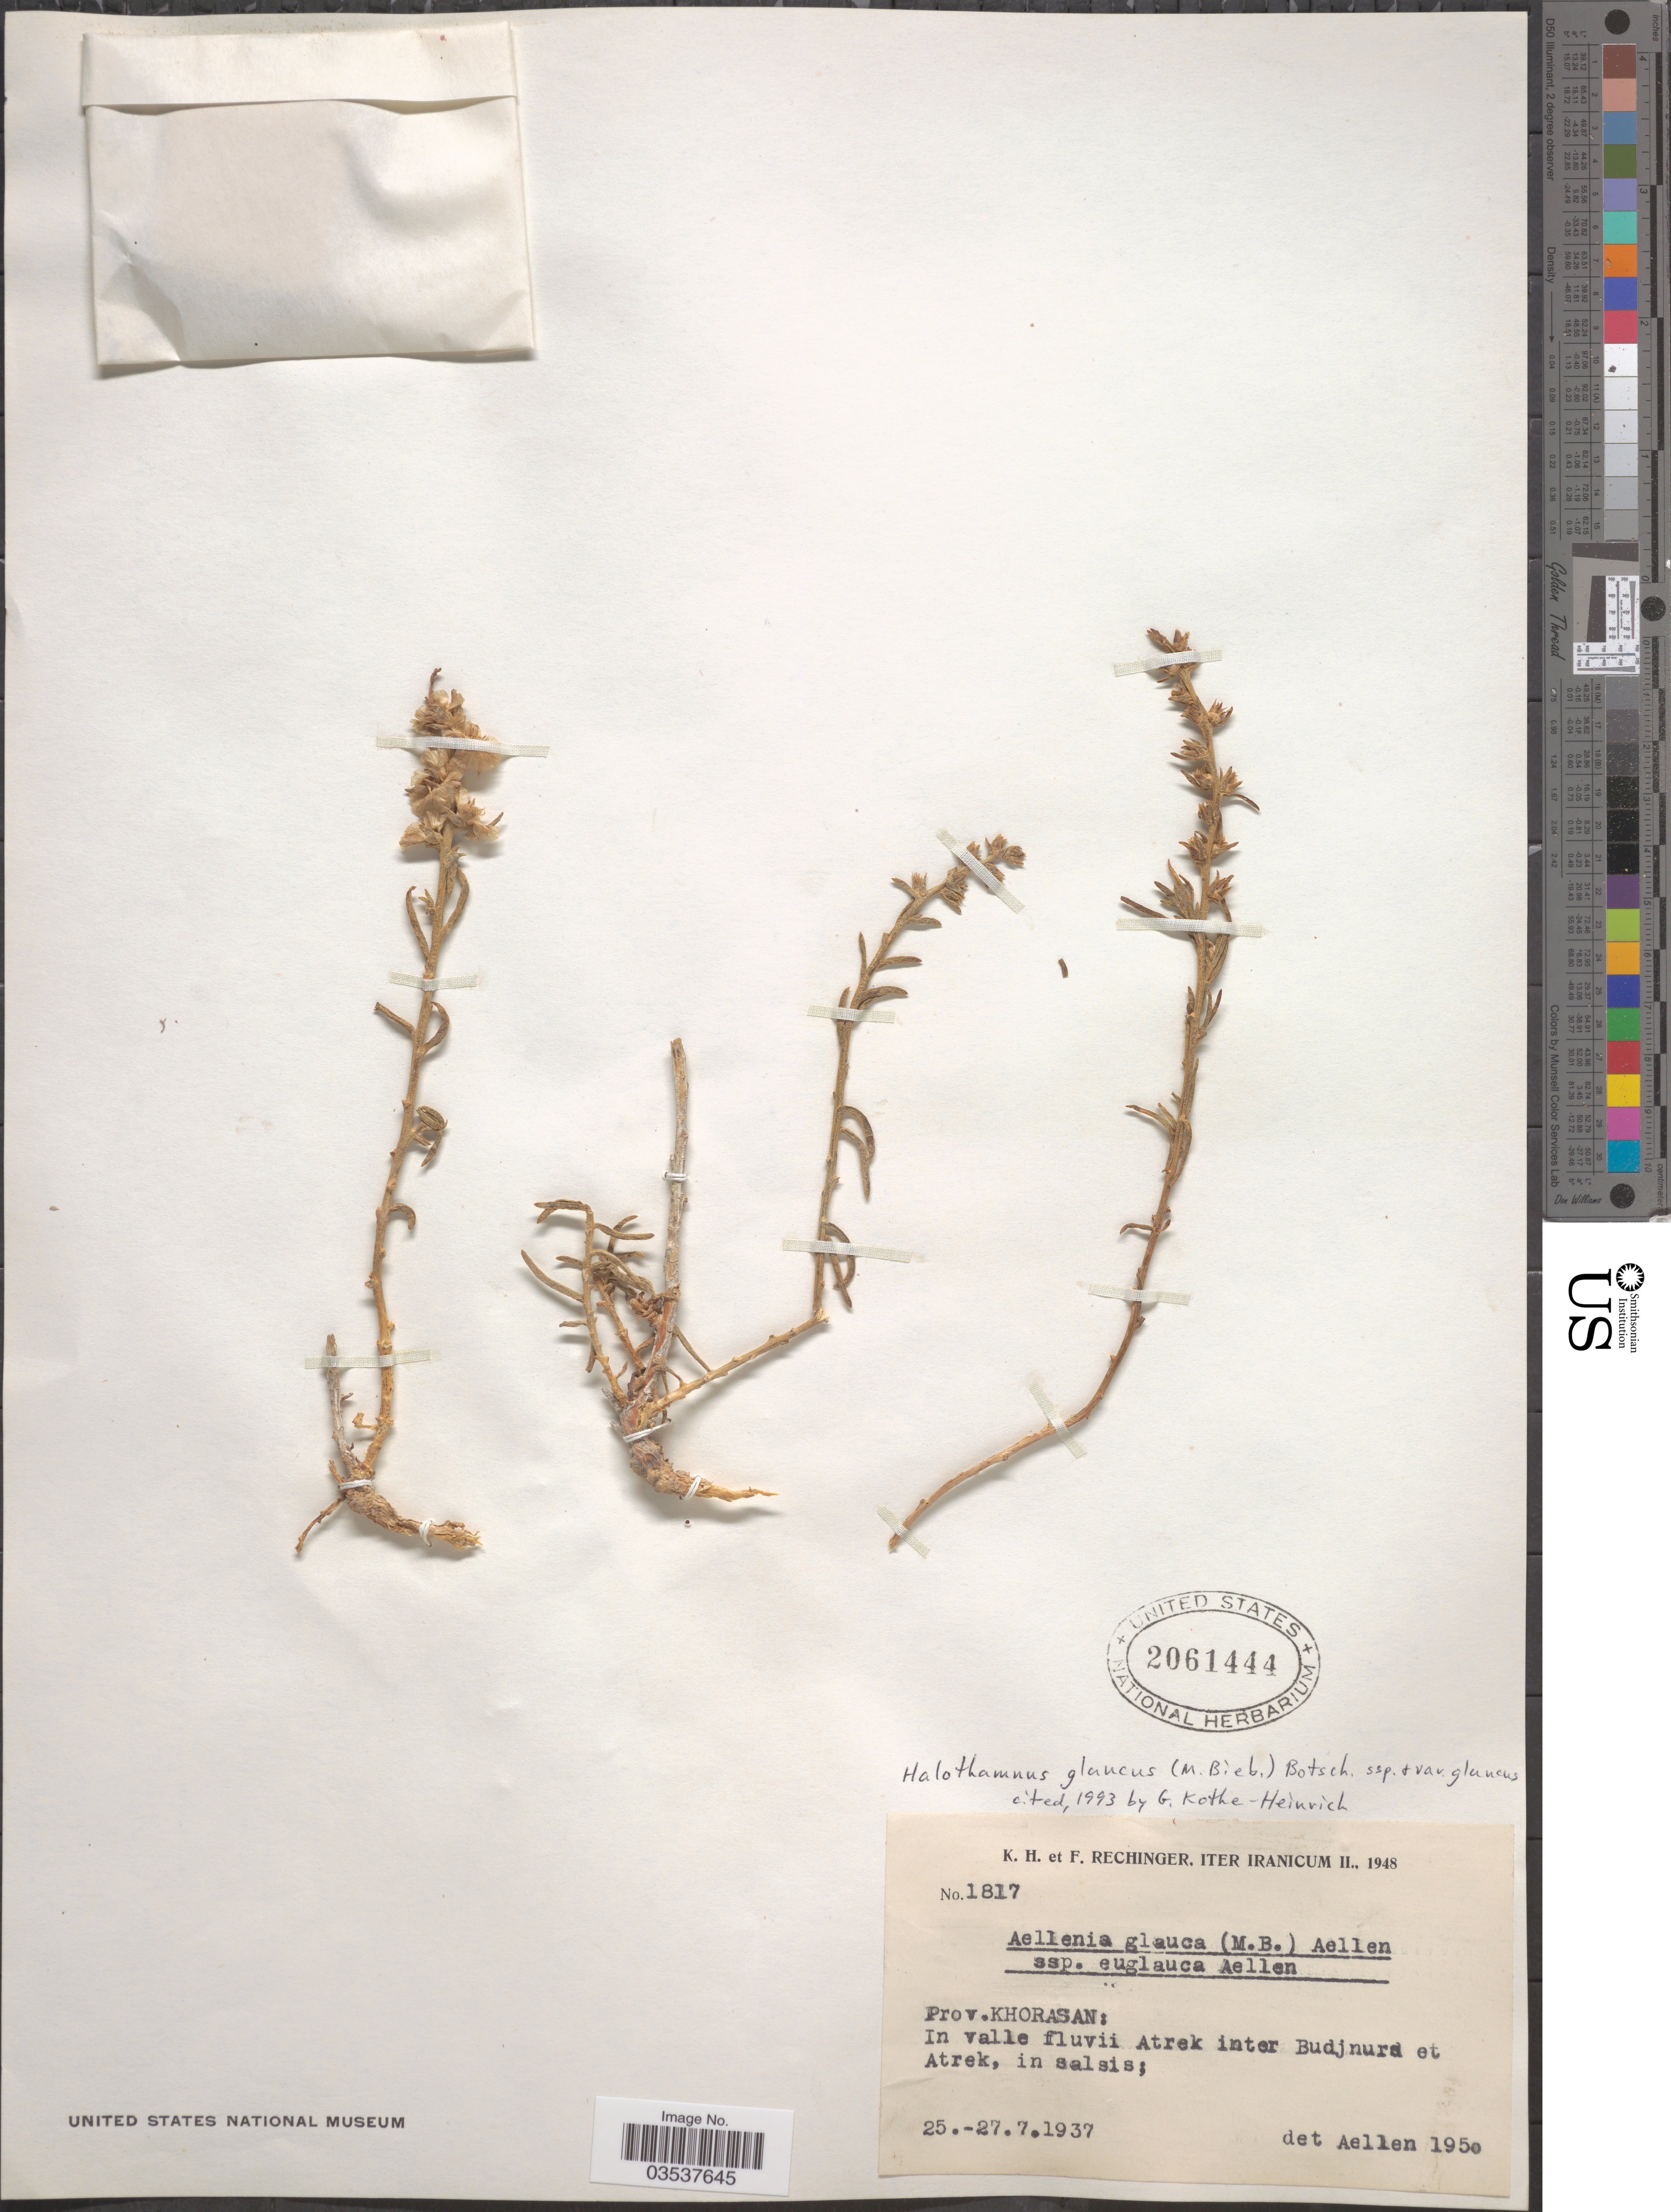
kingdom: Plantae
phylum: Tracheophyta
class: Magnoliopsida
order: Caryophyllales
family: Amaranthaceae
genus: Halothamnus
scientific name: Halothamnus glaucus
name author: (M. Bieb.) Botsch.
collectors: K. H. Rechinger & F. Rechinger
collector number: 1817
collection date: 1937-07-25/1937-07-27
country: Iran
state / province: Khorasan [obsolete]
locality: Iter Iranicum. In valle fluvii Atrek inter Budjnurd et Atrek, in salsis.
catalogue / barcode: US 2061444